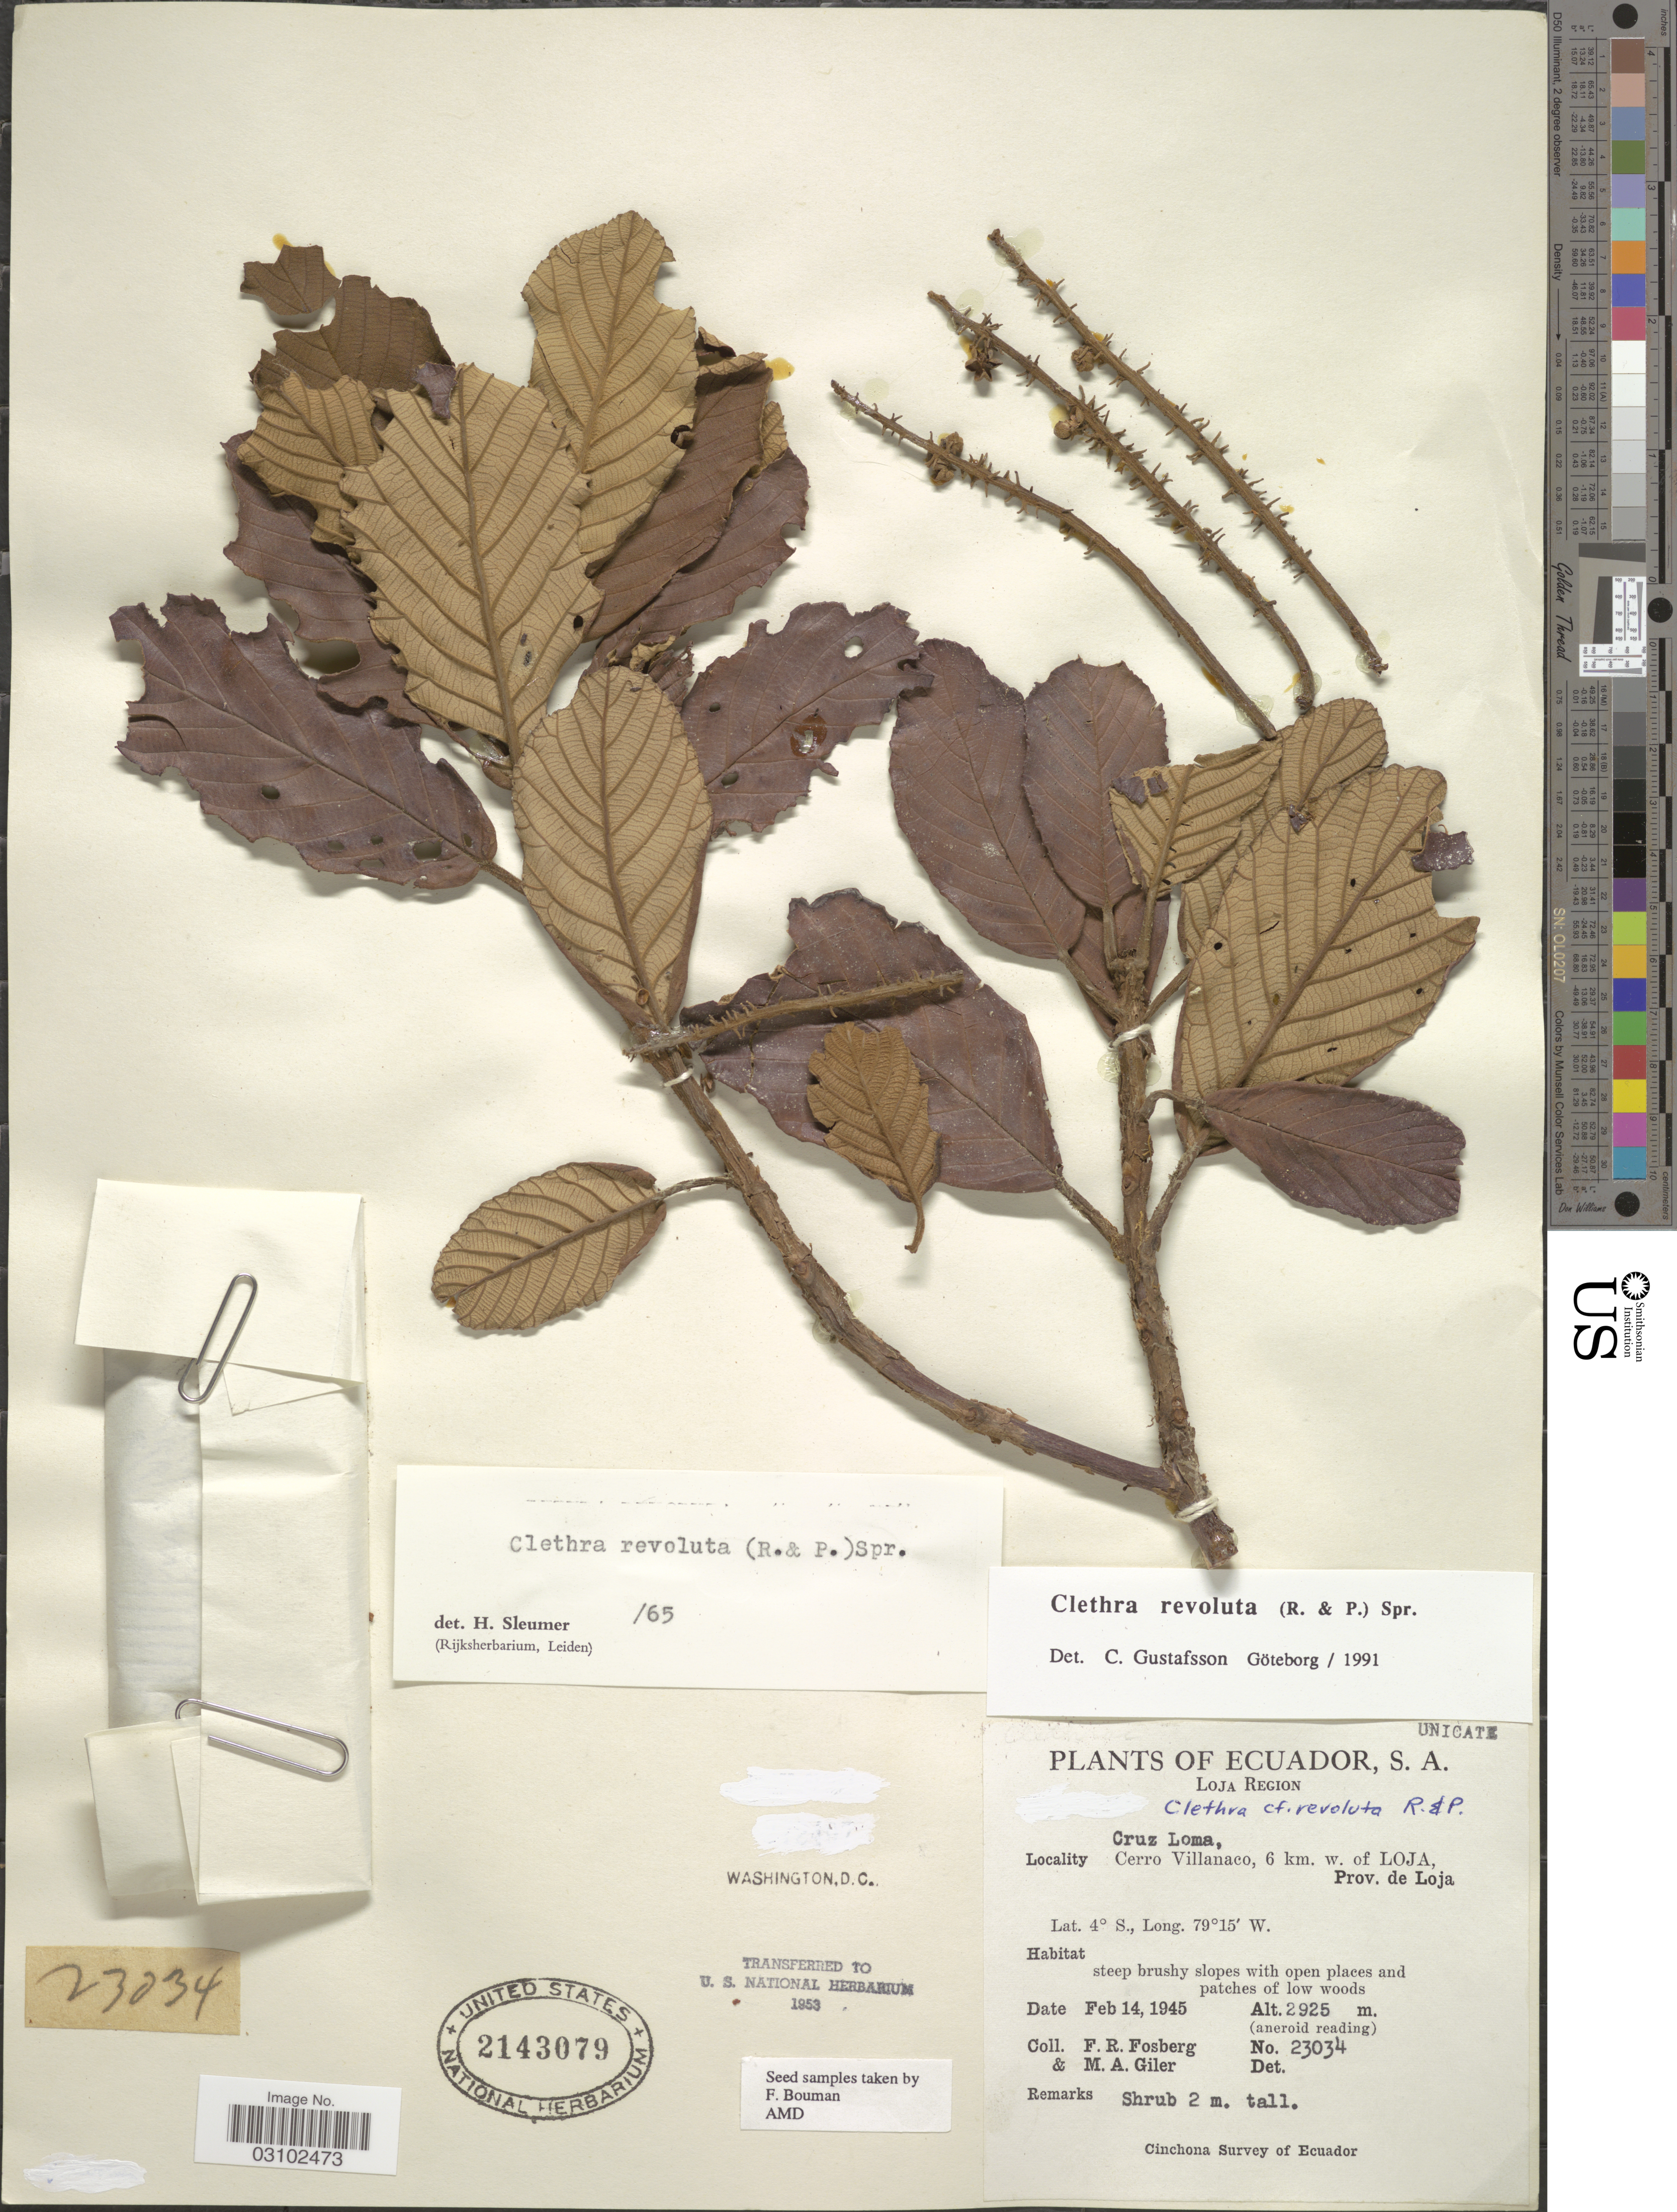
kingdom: Plantae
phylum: Tracheophyta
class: Magnoliopsida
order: Ericales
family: Clethraceae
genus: Clethra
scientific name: Clethra revoluta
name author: (Ruiz & Pav.) Spreng.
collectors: F. R. Fosberg & M. Giler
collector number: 23034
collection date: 1945-02-14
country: Ecuador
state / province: Loja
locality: Loja Region. Cruz Loma, Cerro Villanaco, 6 km. w. of Loja.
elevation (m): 2925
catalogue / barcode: US 2143079